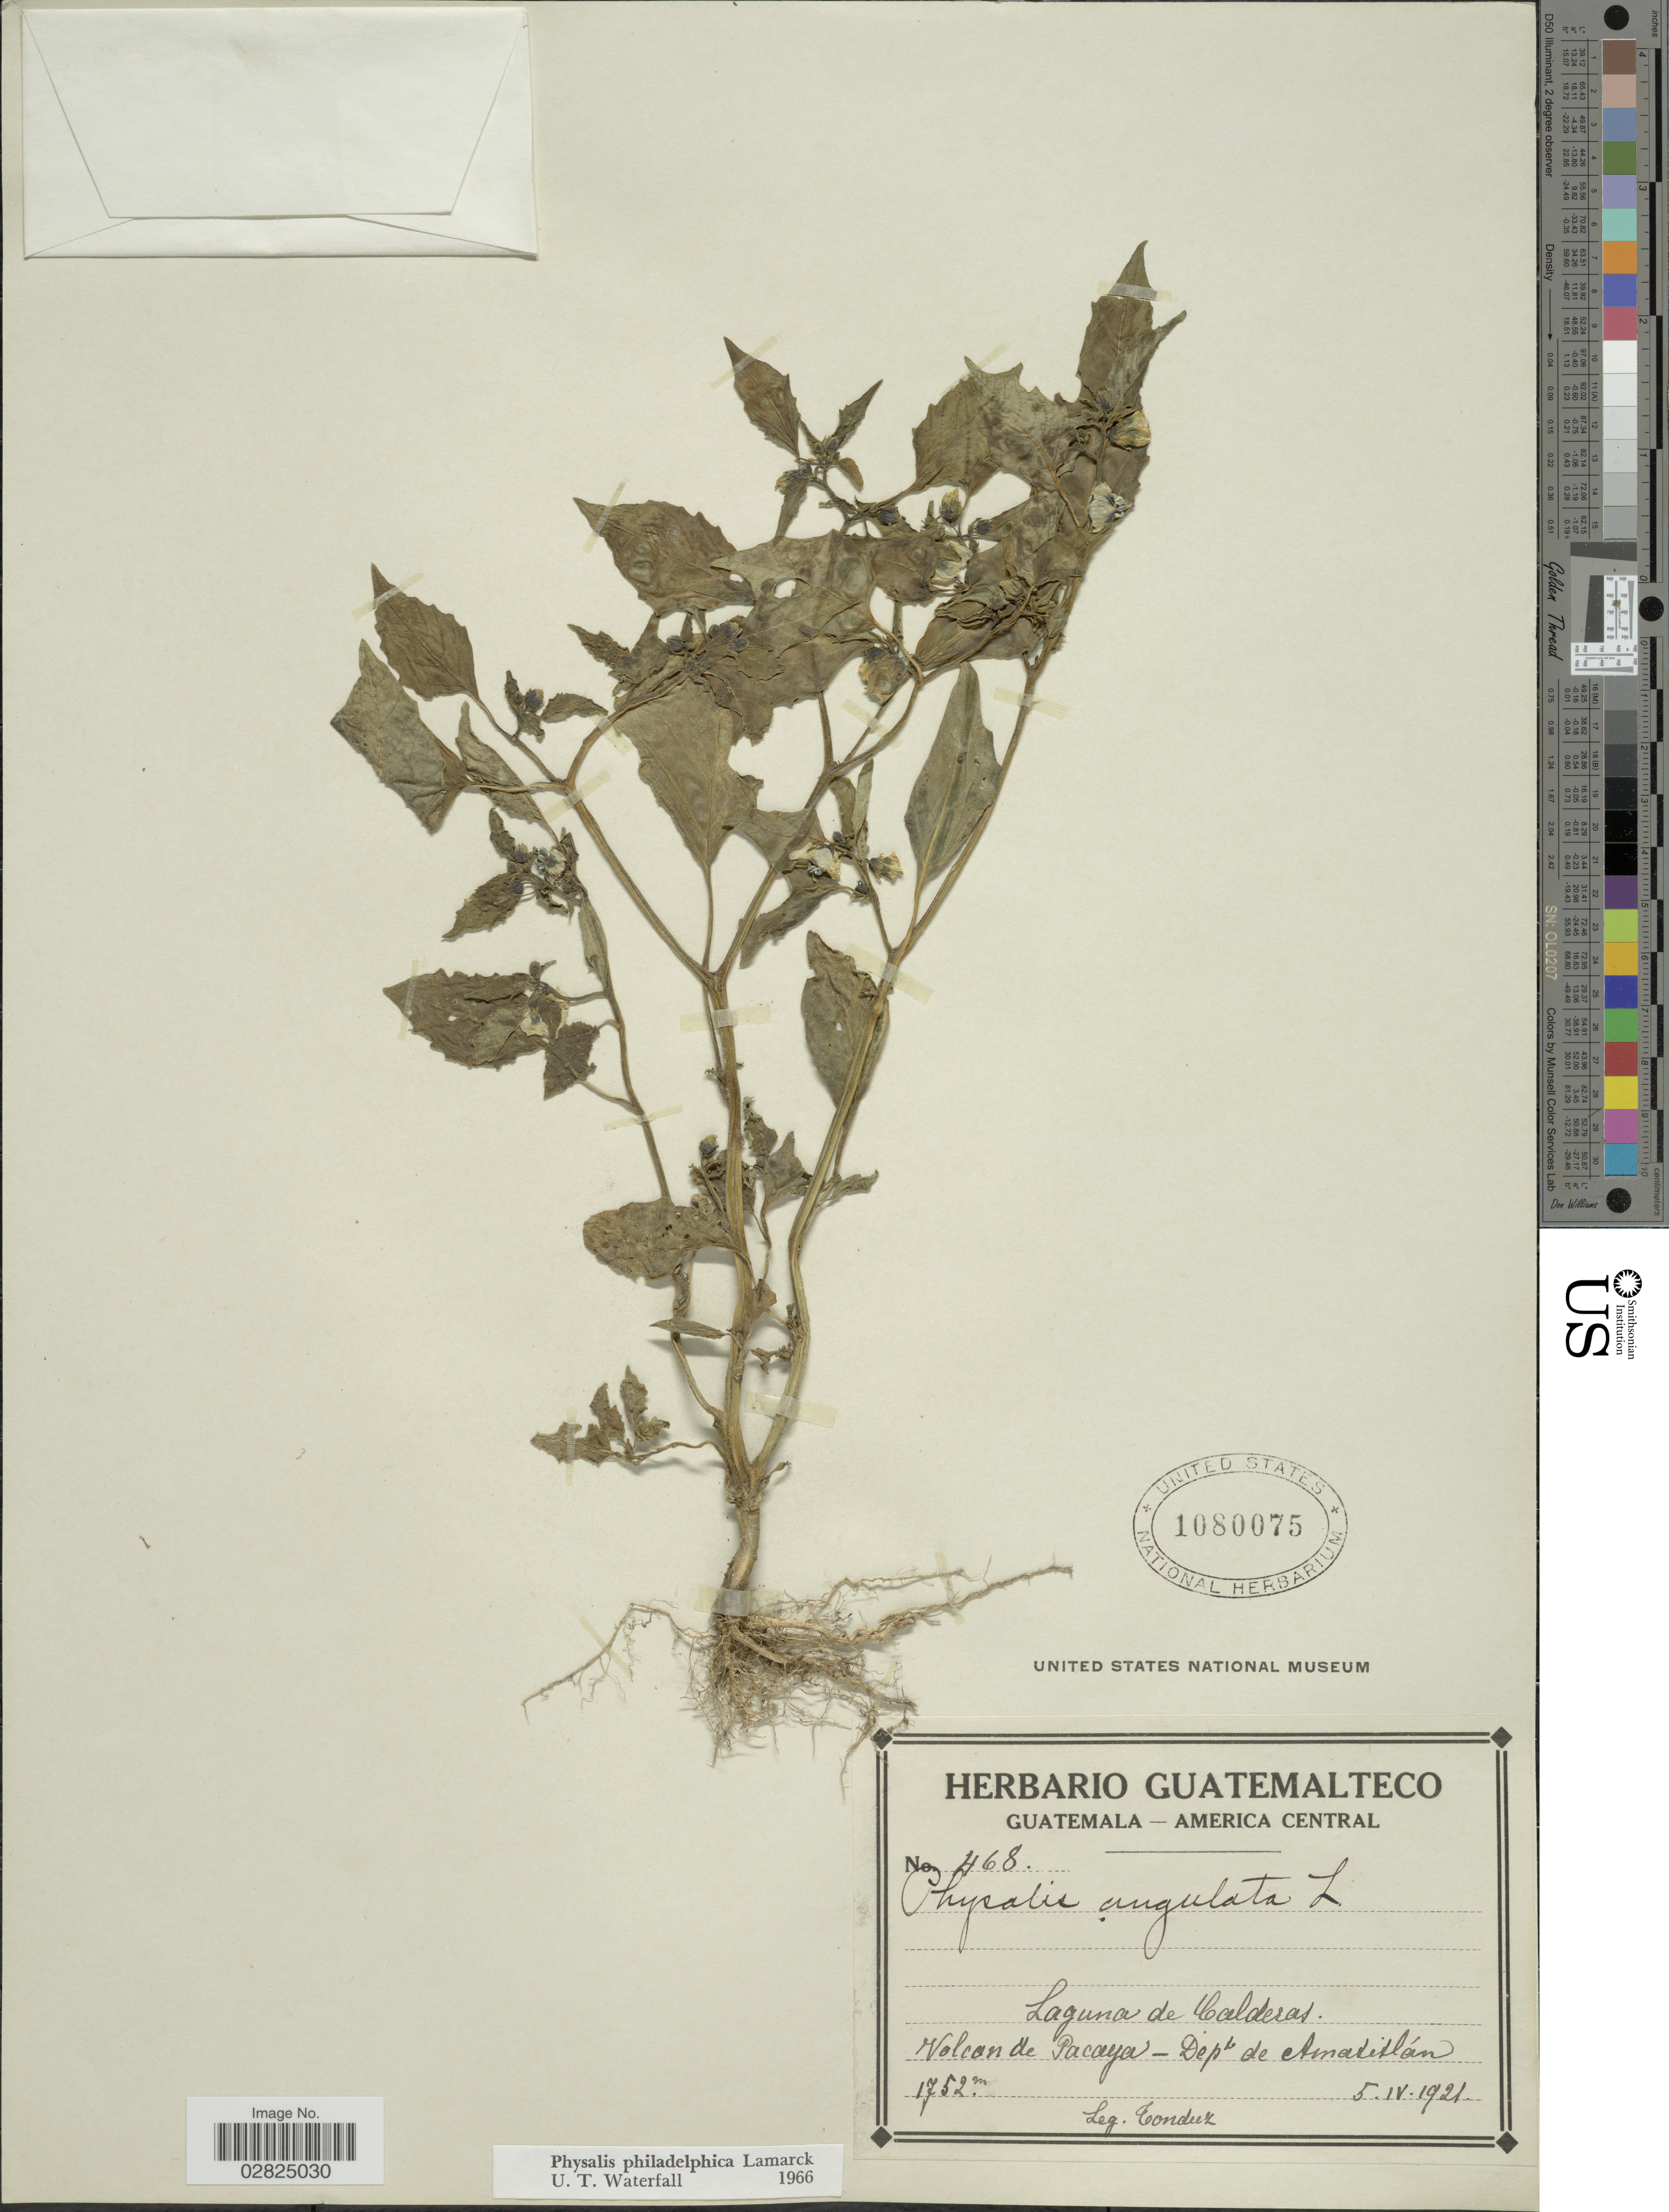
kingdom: Plantae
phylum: Tracheophyta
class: Magnoliopsida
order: Solanales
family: Solanaceae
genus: Physalis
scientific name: Physalis philadelphica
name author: Lam.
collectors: Tonduz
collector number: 468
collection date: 1921-04-05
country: Guatemala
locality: Laguna de Calderas. Volcan de Pacaya - Dept. de Amatitlán.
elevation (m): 1752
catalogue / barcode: US 1080075